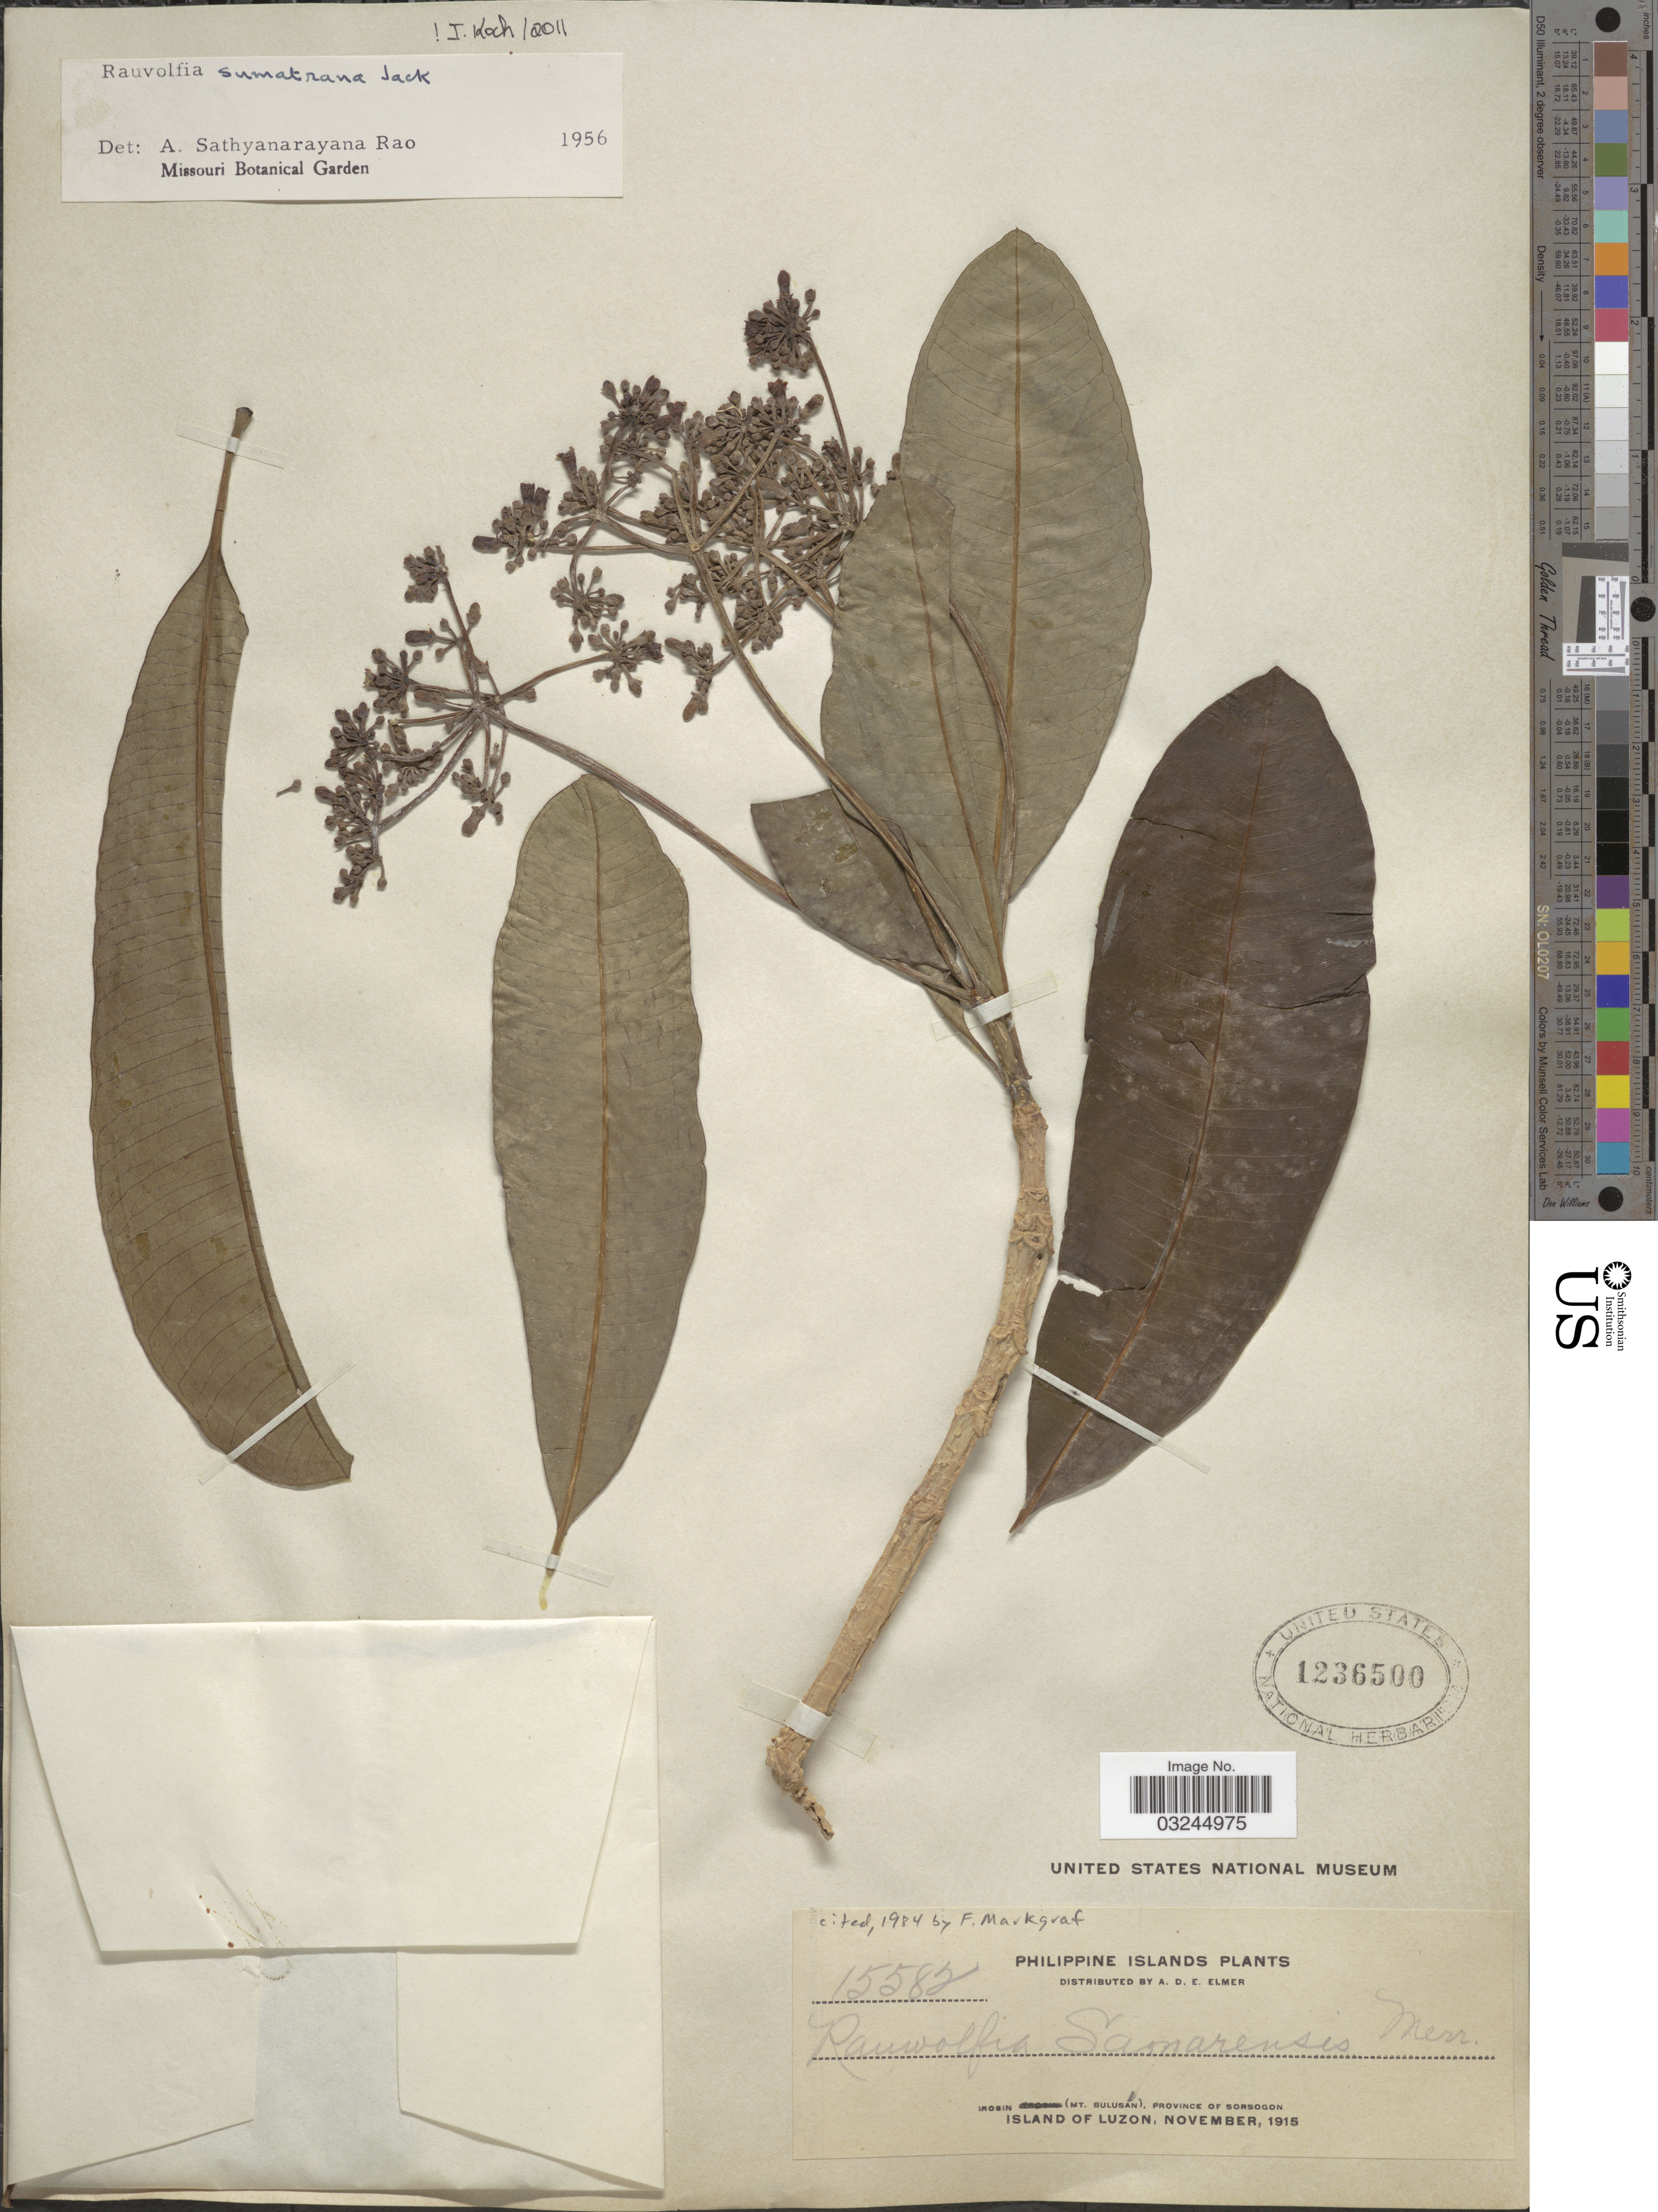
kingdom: Plantae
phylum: Tracheophyta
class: Magnoliopsida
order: Gentianales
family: Apocynaceae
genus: Rauvolfia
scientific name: Rauvolfia samarensis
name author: Merr.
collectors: A. D. E. Elmer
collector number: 15582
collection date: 1915-11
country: Philippines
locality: Philippine Islands. Irosin (Mt. Bulusan), Province of Sorsogon. Island of Luzon.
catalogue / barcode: US 1236500